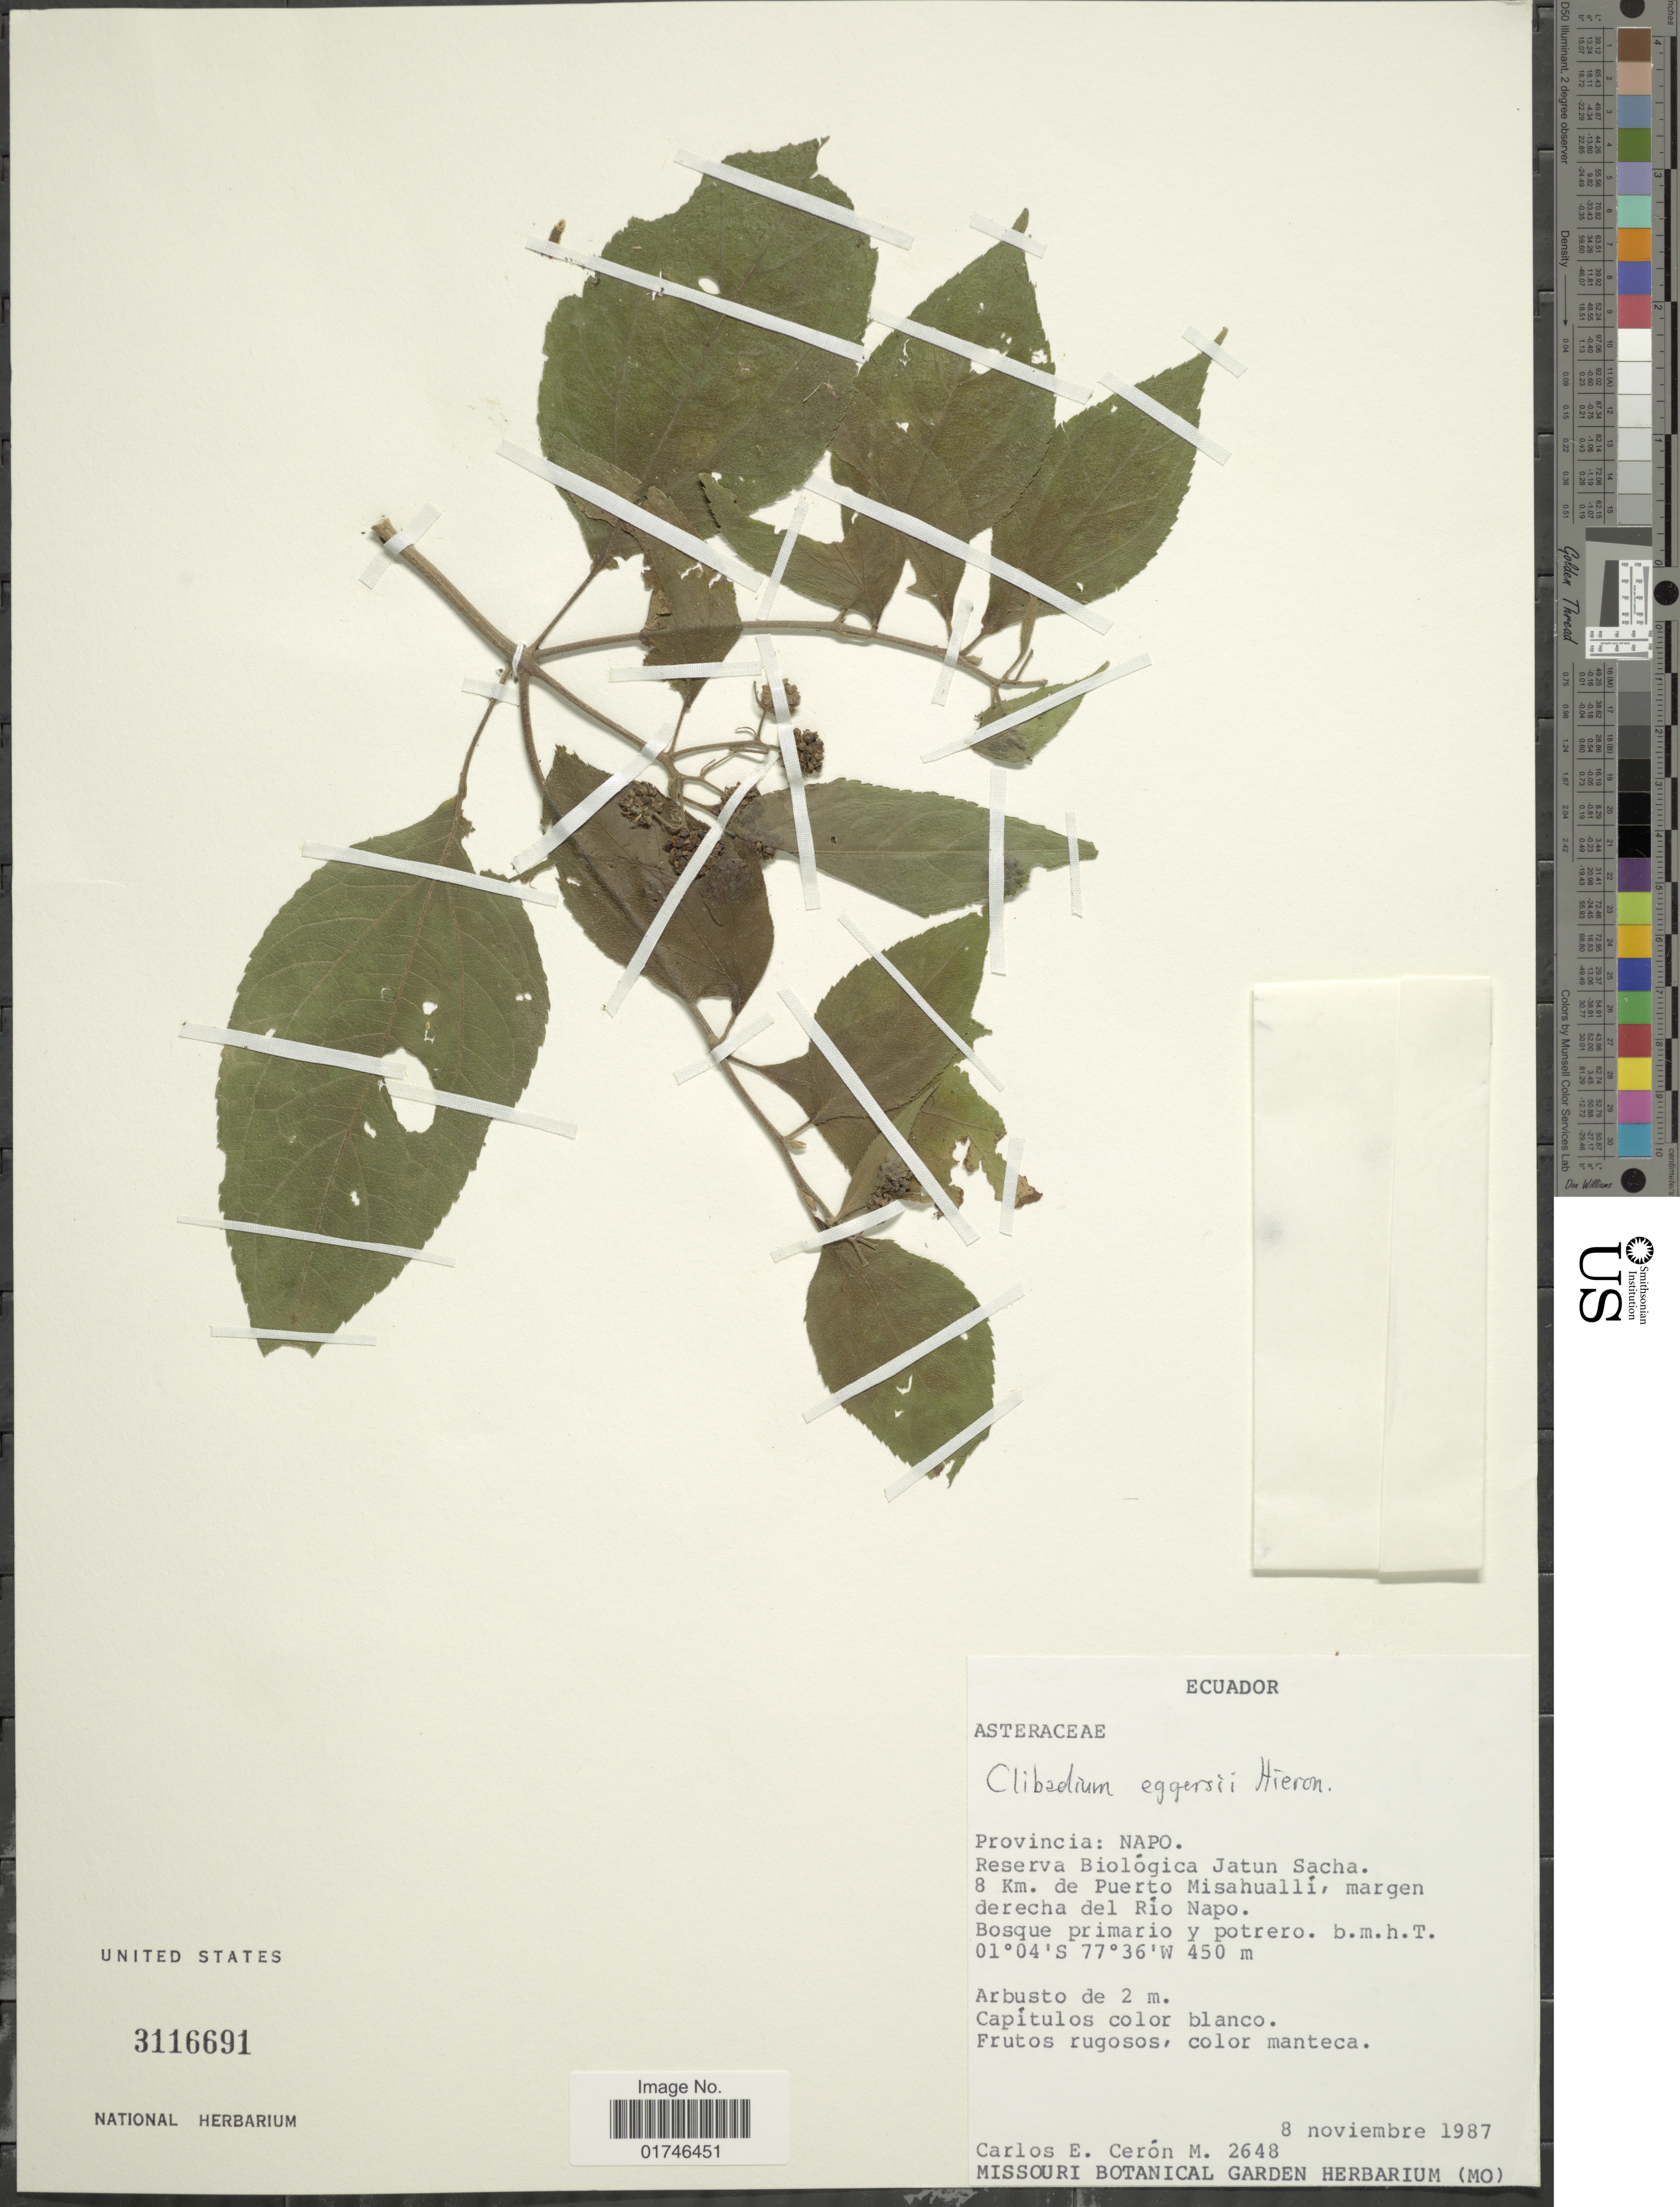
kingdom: Plantae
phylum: Tracheophyta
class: Magnoliopsida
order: Asterales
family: Asteraceae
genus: Clibadium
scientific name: Clibadium eggersii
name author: Hieron.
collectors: C. E. Cerón M.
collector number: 2648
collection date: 1987-11-08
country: Ecuador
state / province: Napo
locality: Provincia: Napo. Reserva Biologica Jatun Sacha. 8 km. de Puerto Misahualli, margen derecha del Rio Napo.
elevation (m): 450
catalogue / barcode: US 3116691